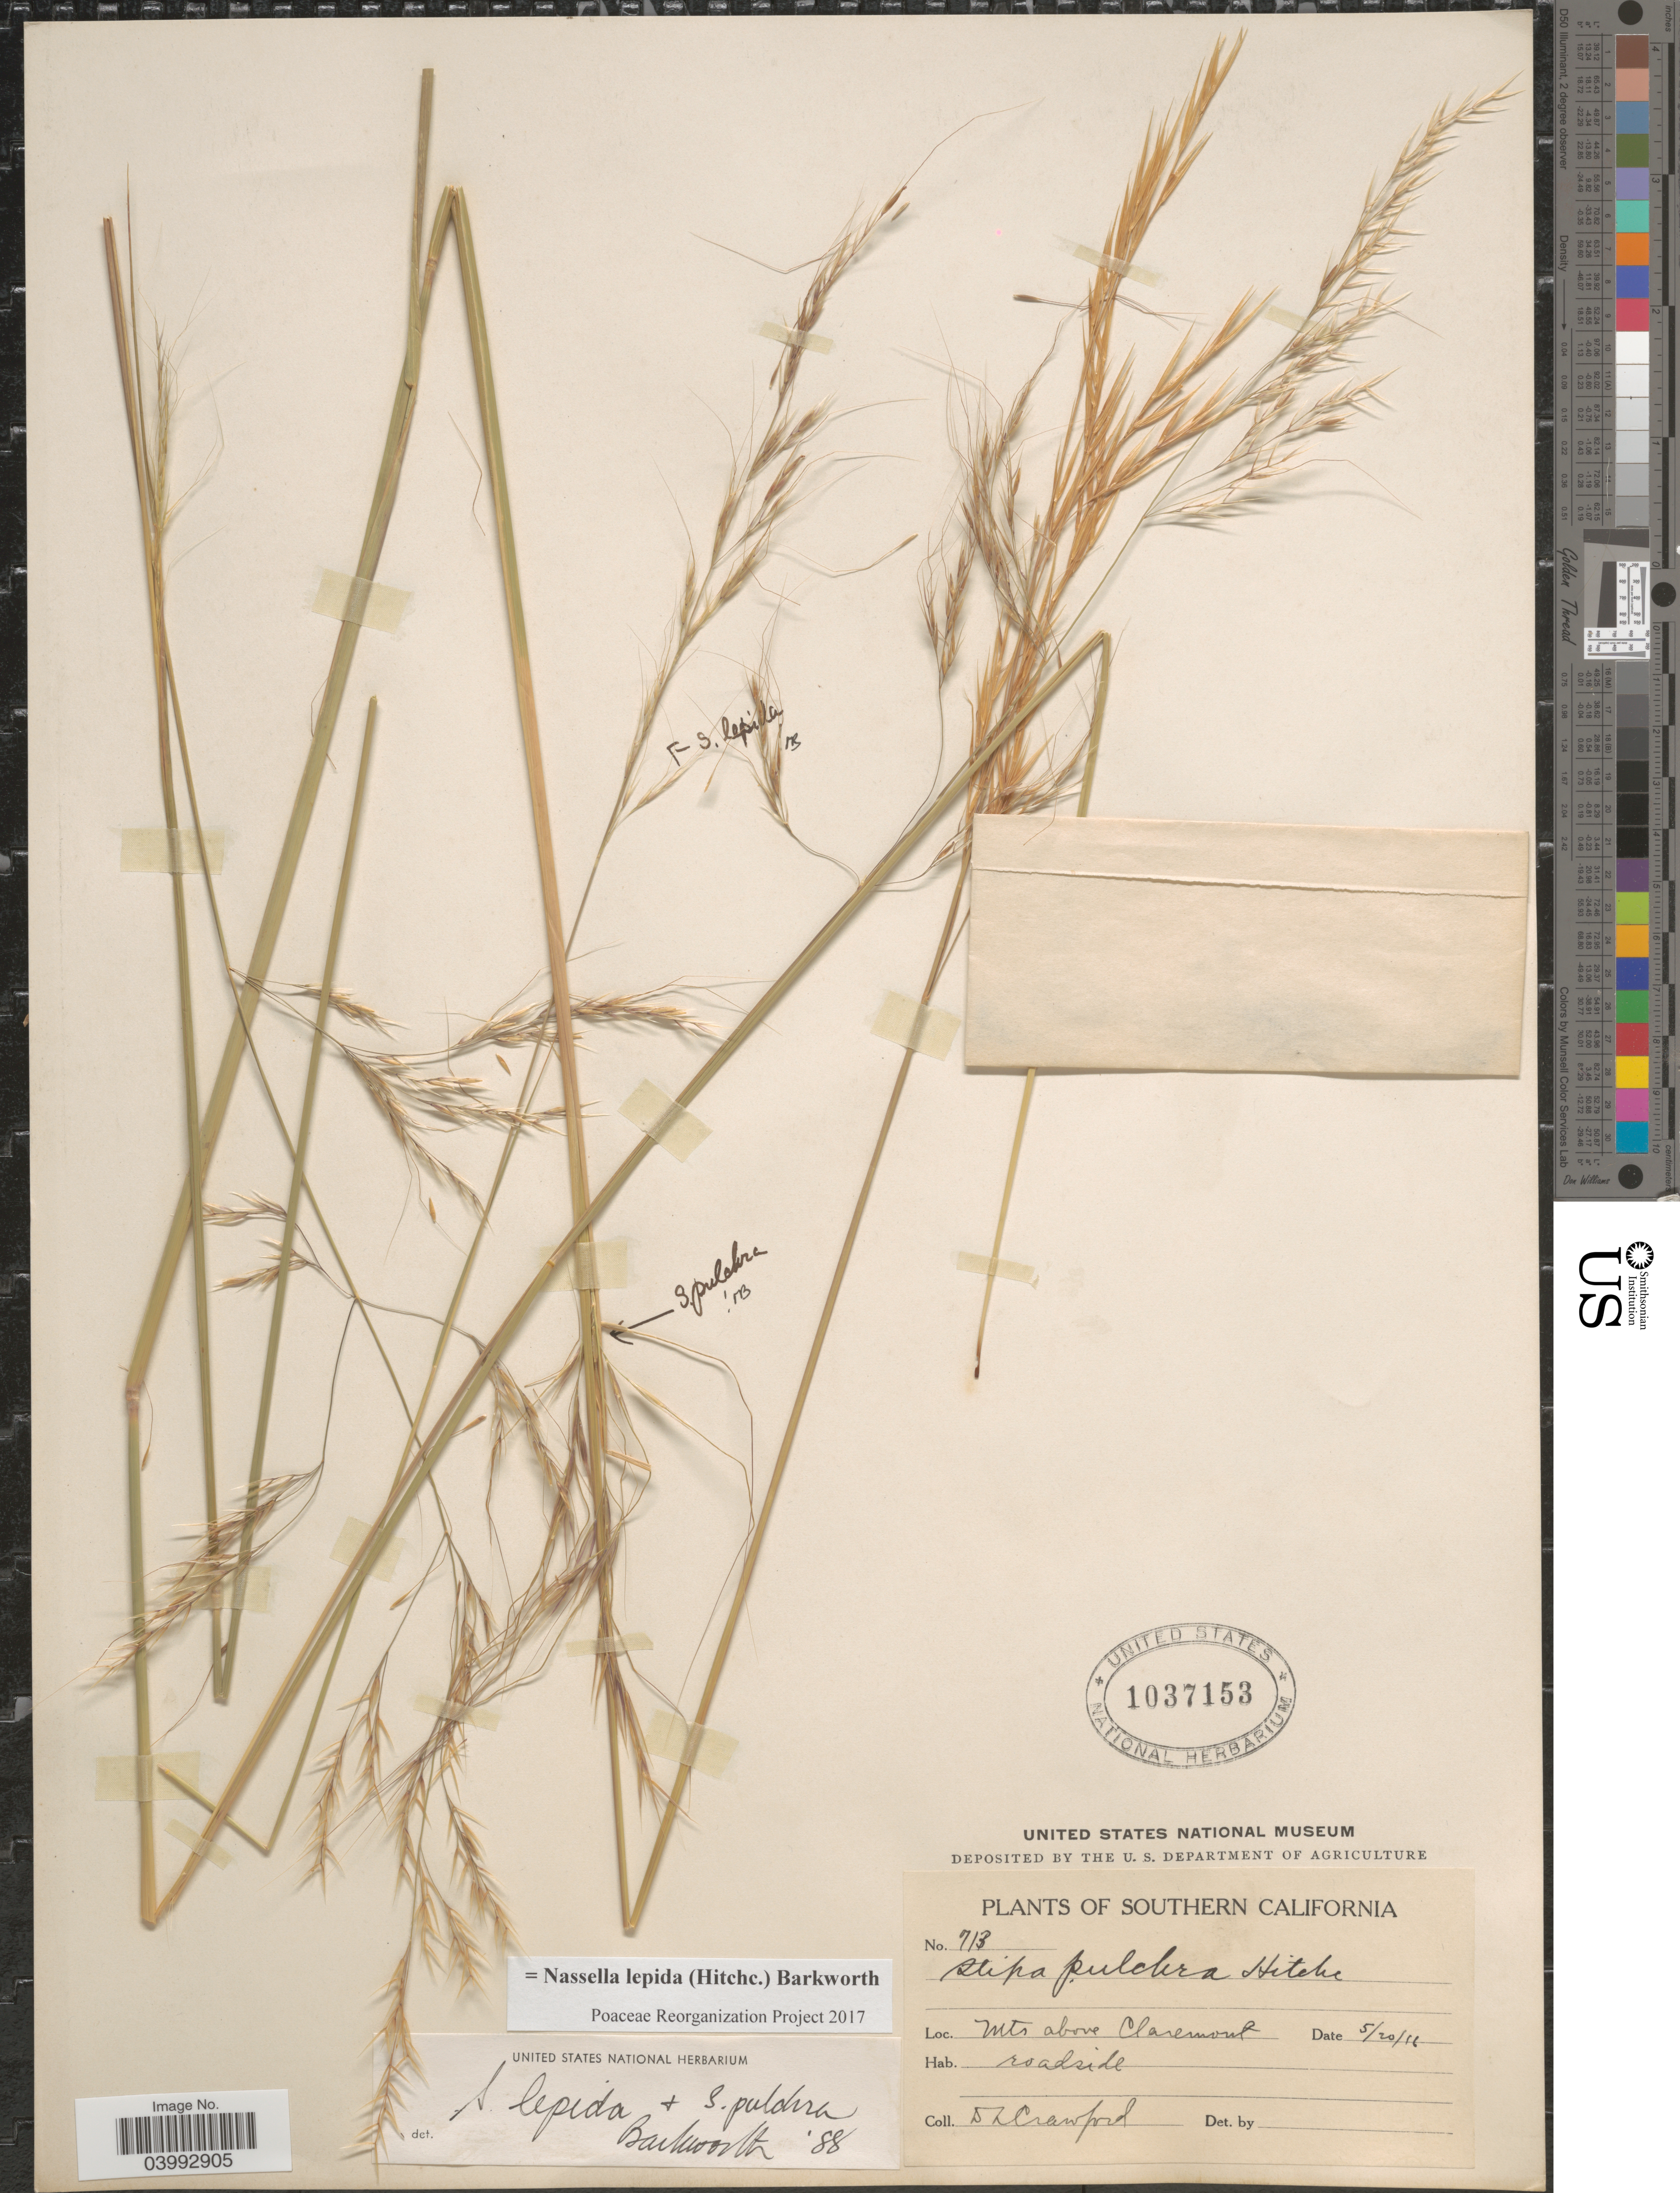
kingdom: Plantae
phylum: Tracheophyta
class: Liliopsida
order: Poales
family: Poaceae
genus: Nassella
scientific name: Nassella lepida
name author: (Hitchc.) Barkworth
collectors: D. L. Crawford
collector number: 713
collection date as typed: Transcribed d/m/y: 20/5/16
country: United States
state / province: California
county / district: Los Angeles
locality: Southern California. Mts above Claremont. Roadside.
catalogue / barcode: US 1037153